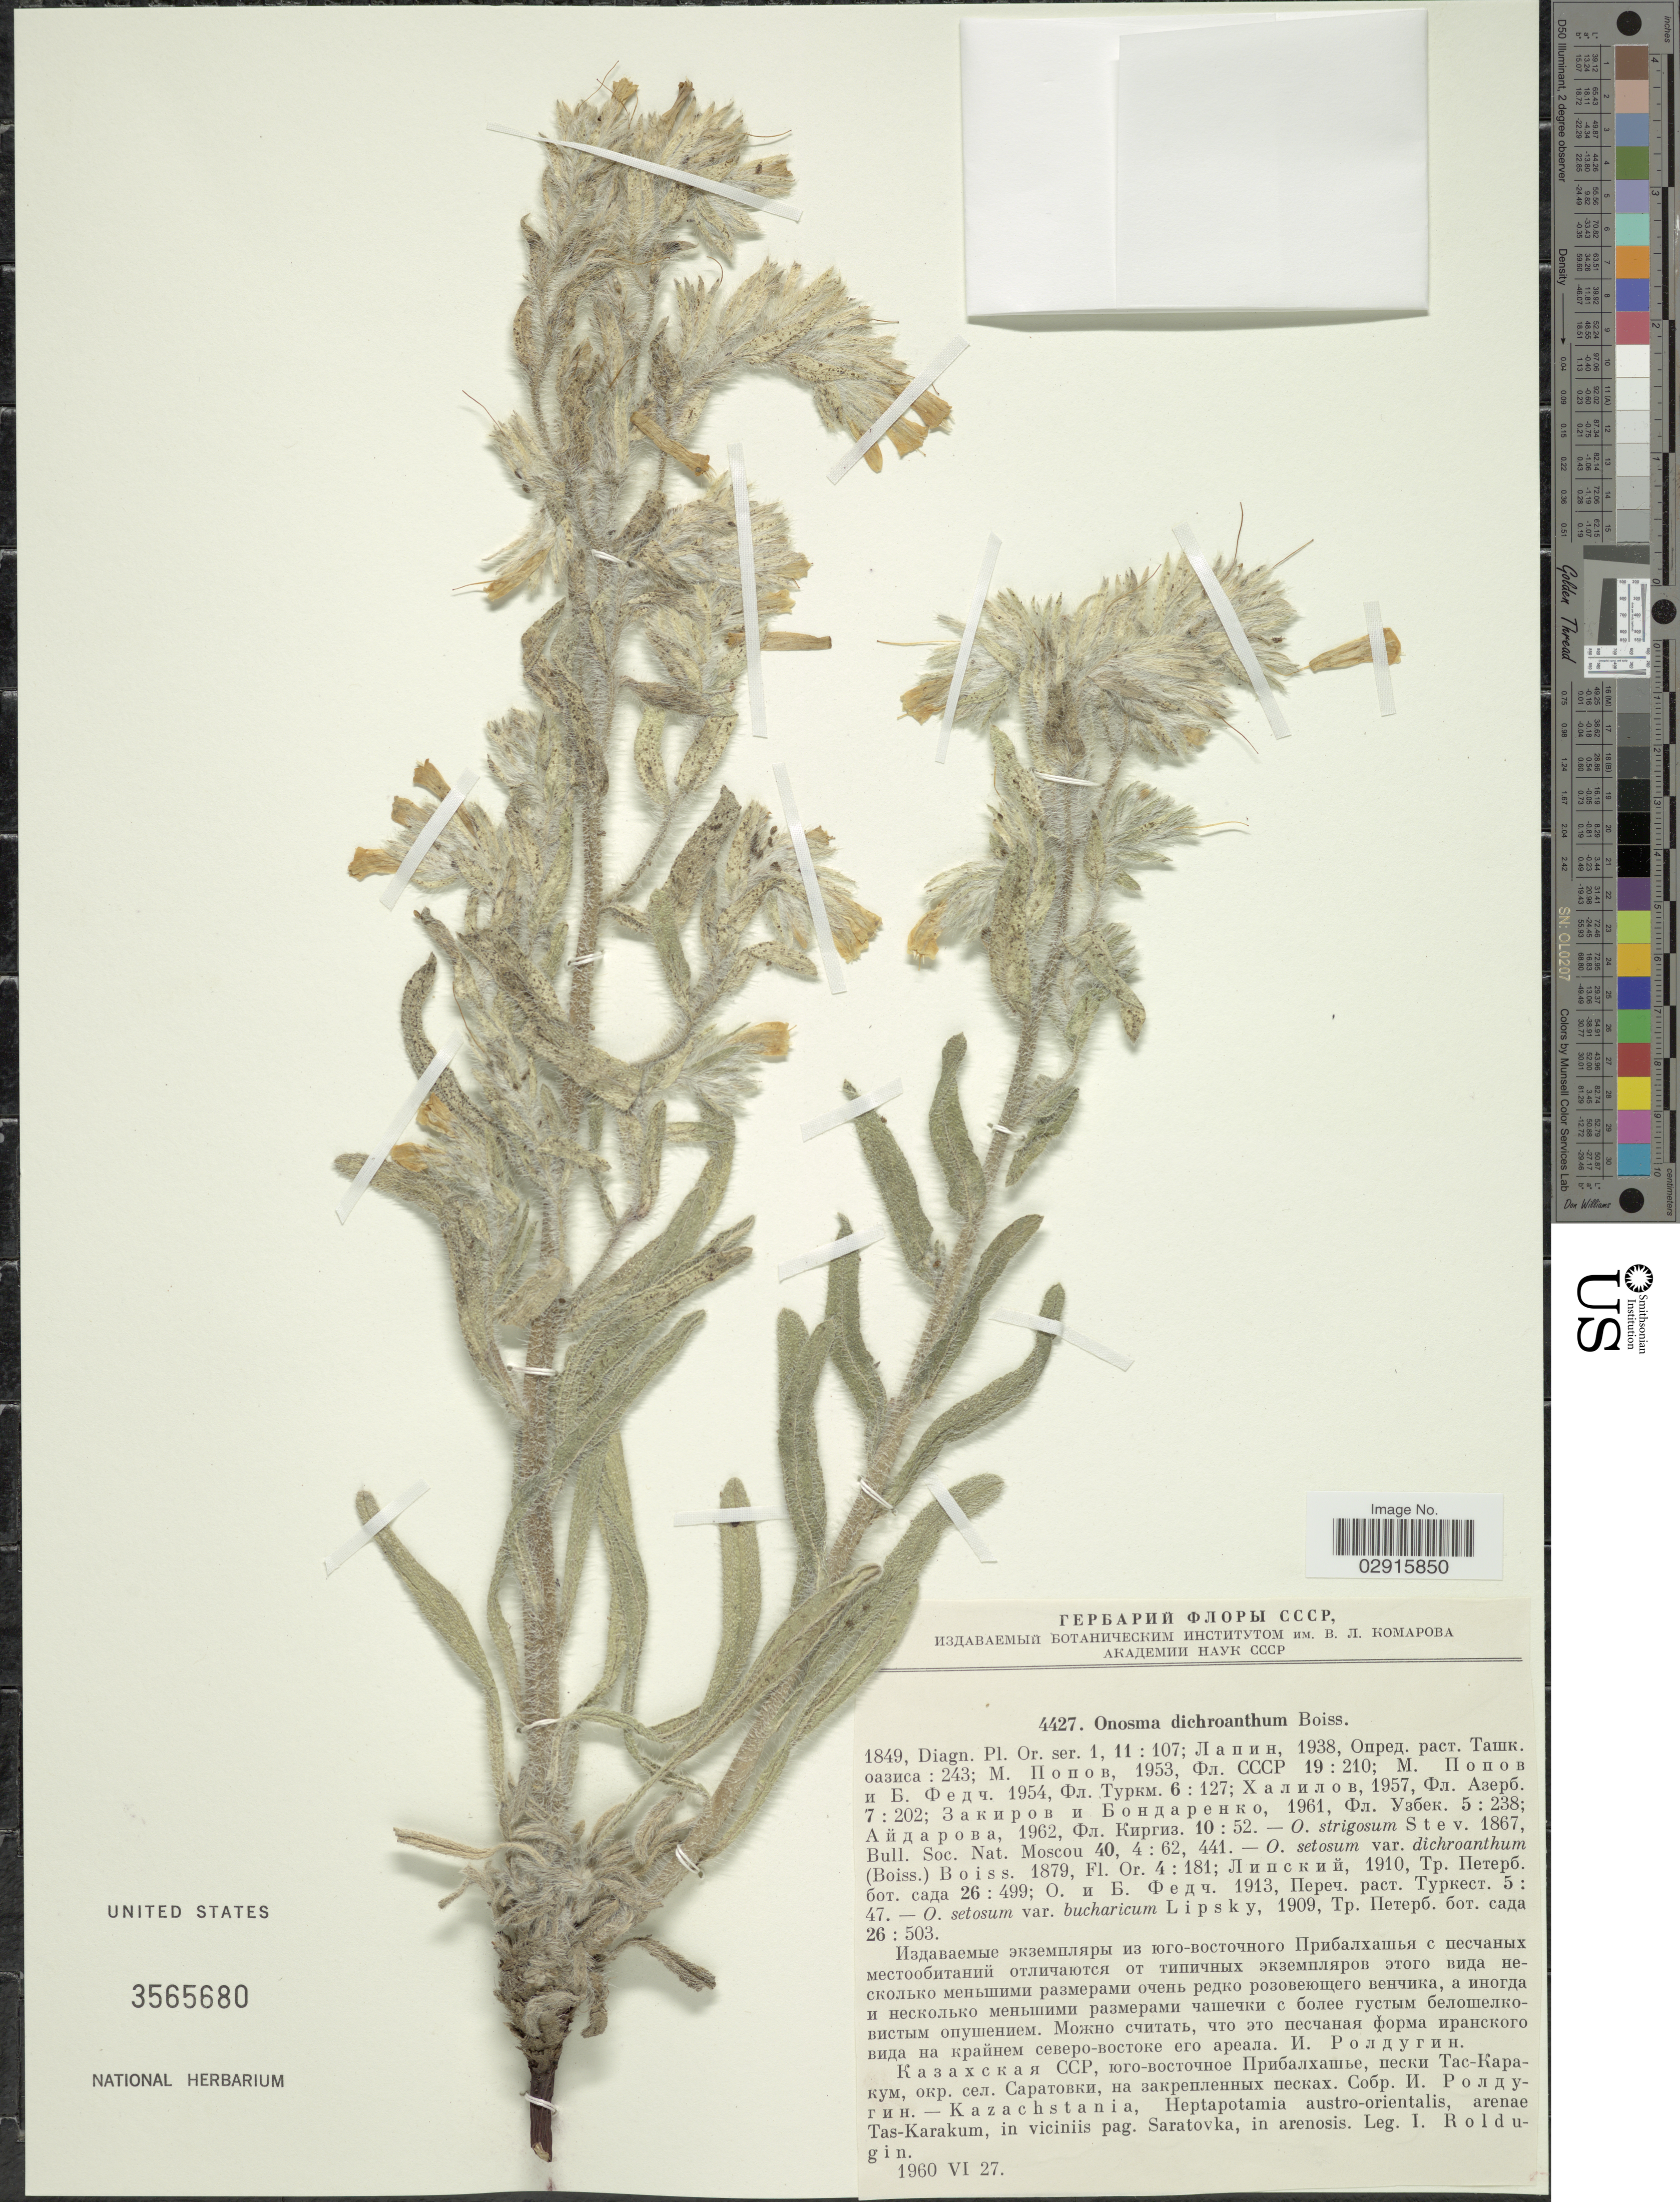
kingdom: Plantae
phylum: Tracheophyta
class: Magnoliopsida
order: Boraginales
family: Boraginaceae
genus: Onosma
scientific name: Onosma dichroantha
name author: Boiss.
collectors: I. Roldugin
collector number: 4427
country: Kazakhstan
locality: Kazachstania, Heptapotamia austro-orientalis, arenae Tas-Karakum, in viciniis pag. Saratovka, in arenosis.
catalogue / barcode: US 3565680